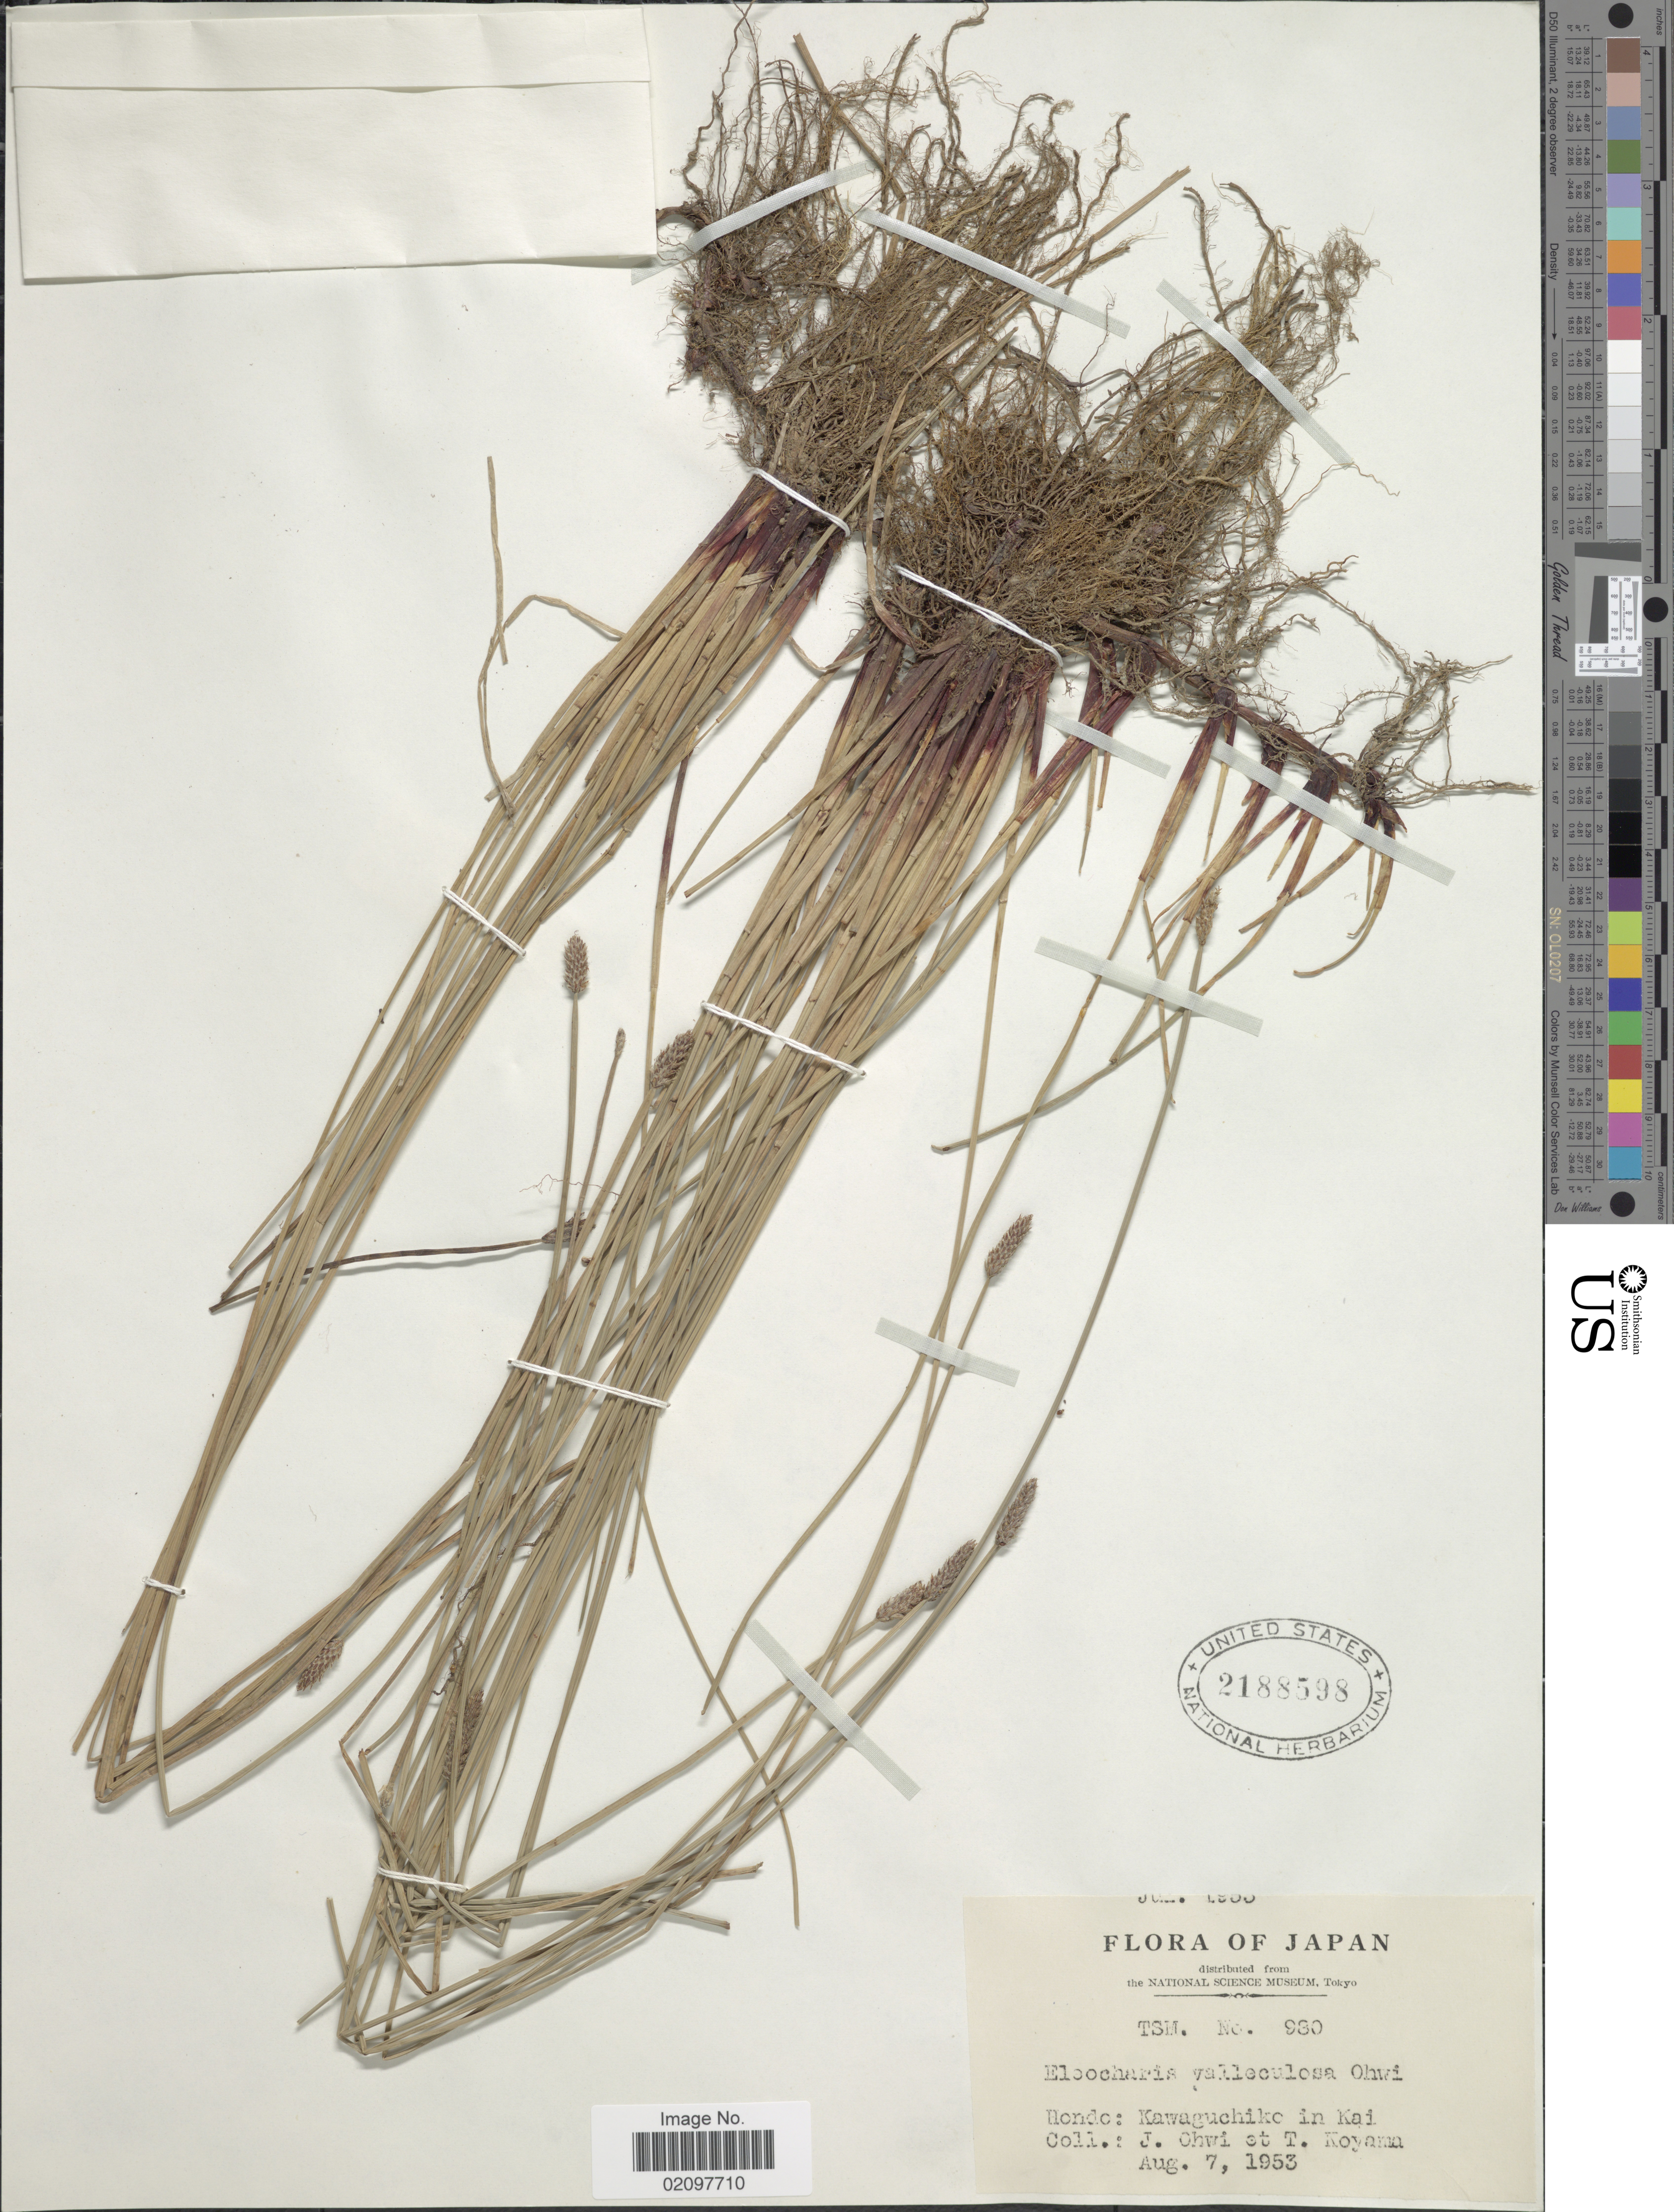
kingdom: Plantae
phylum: Tracheophyta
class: Liliopsida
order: Poales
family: Cyperaceae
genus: Eleocharis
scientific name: Eleocharis valleculosa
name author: Ohwi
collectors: J. Ohwi & T. Koyama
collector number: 930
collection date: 1953-08-07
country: Japan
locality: Hondo: Kawaguchiko in Kai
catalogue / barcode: US 2188598